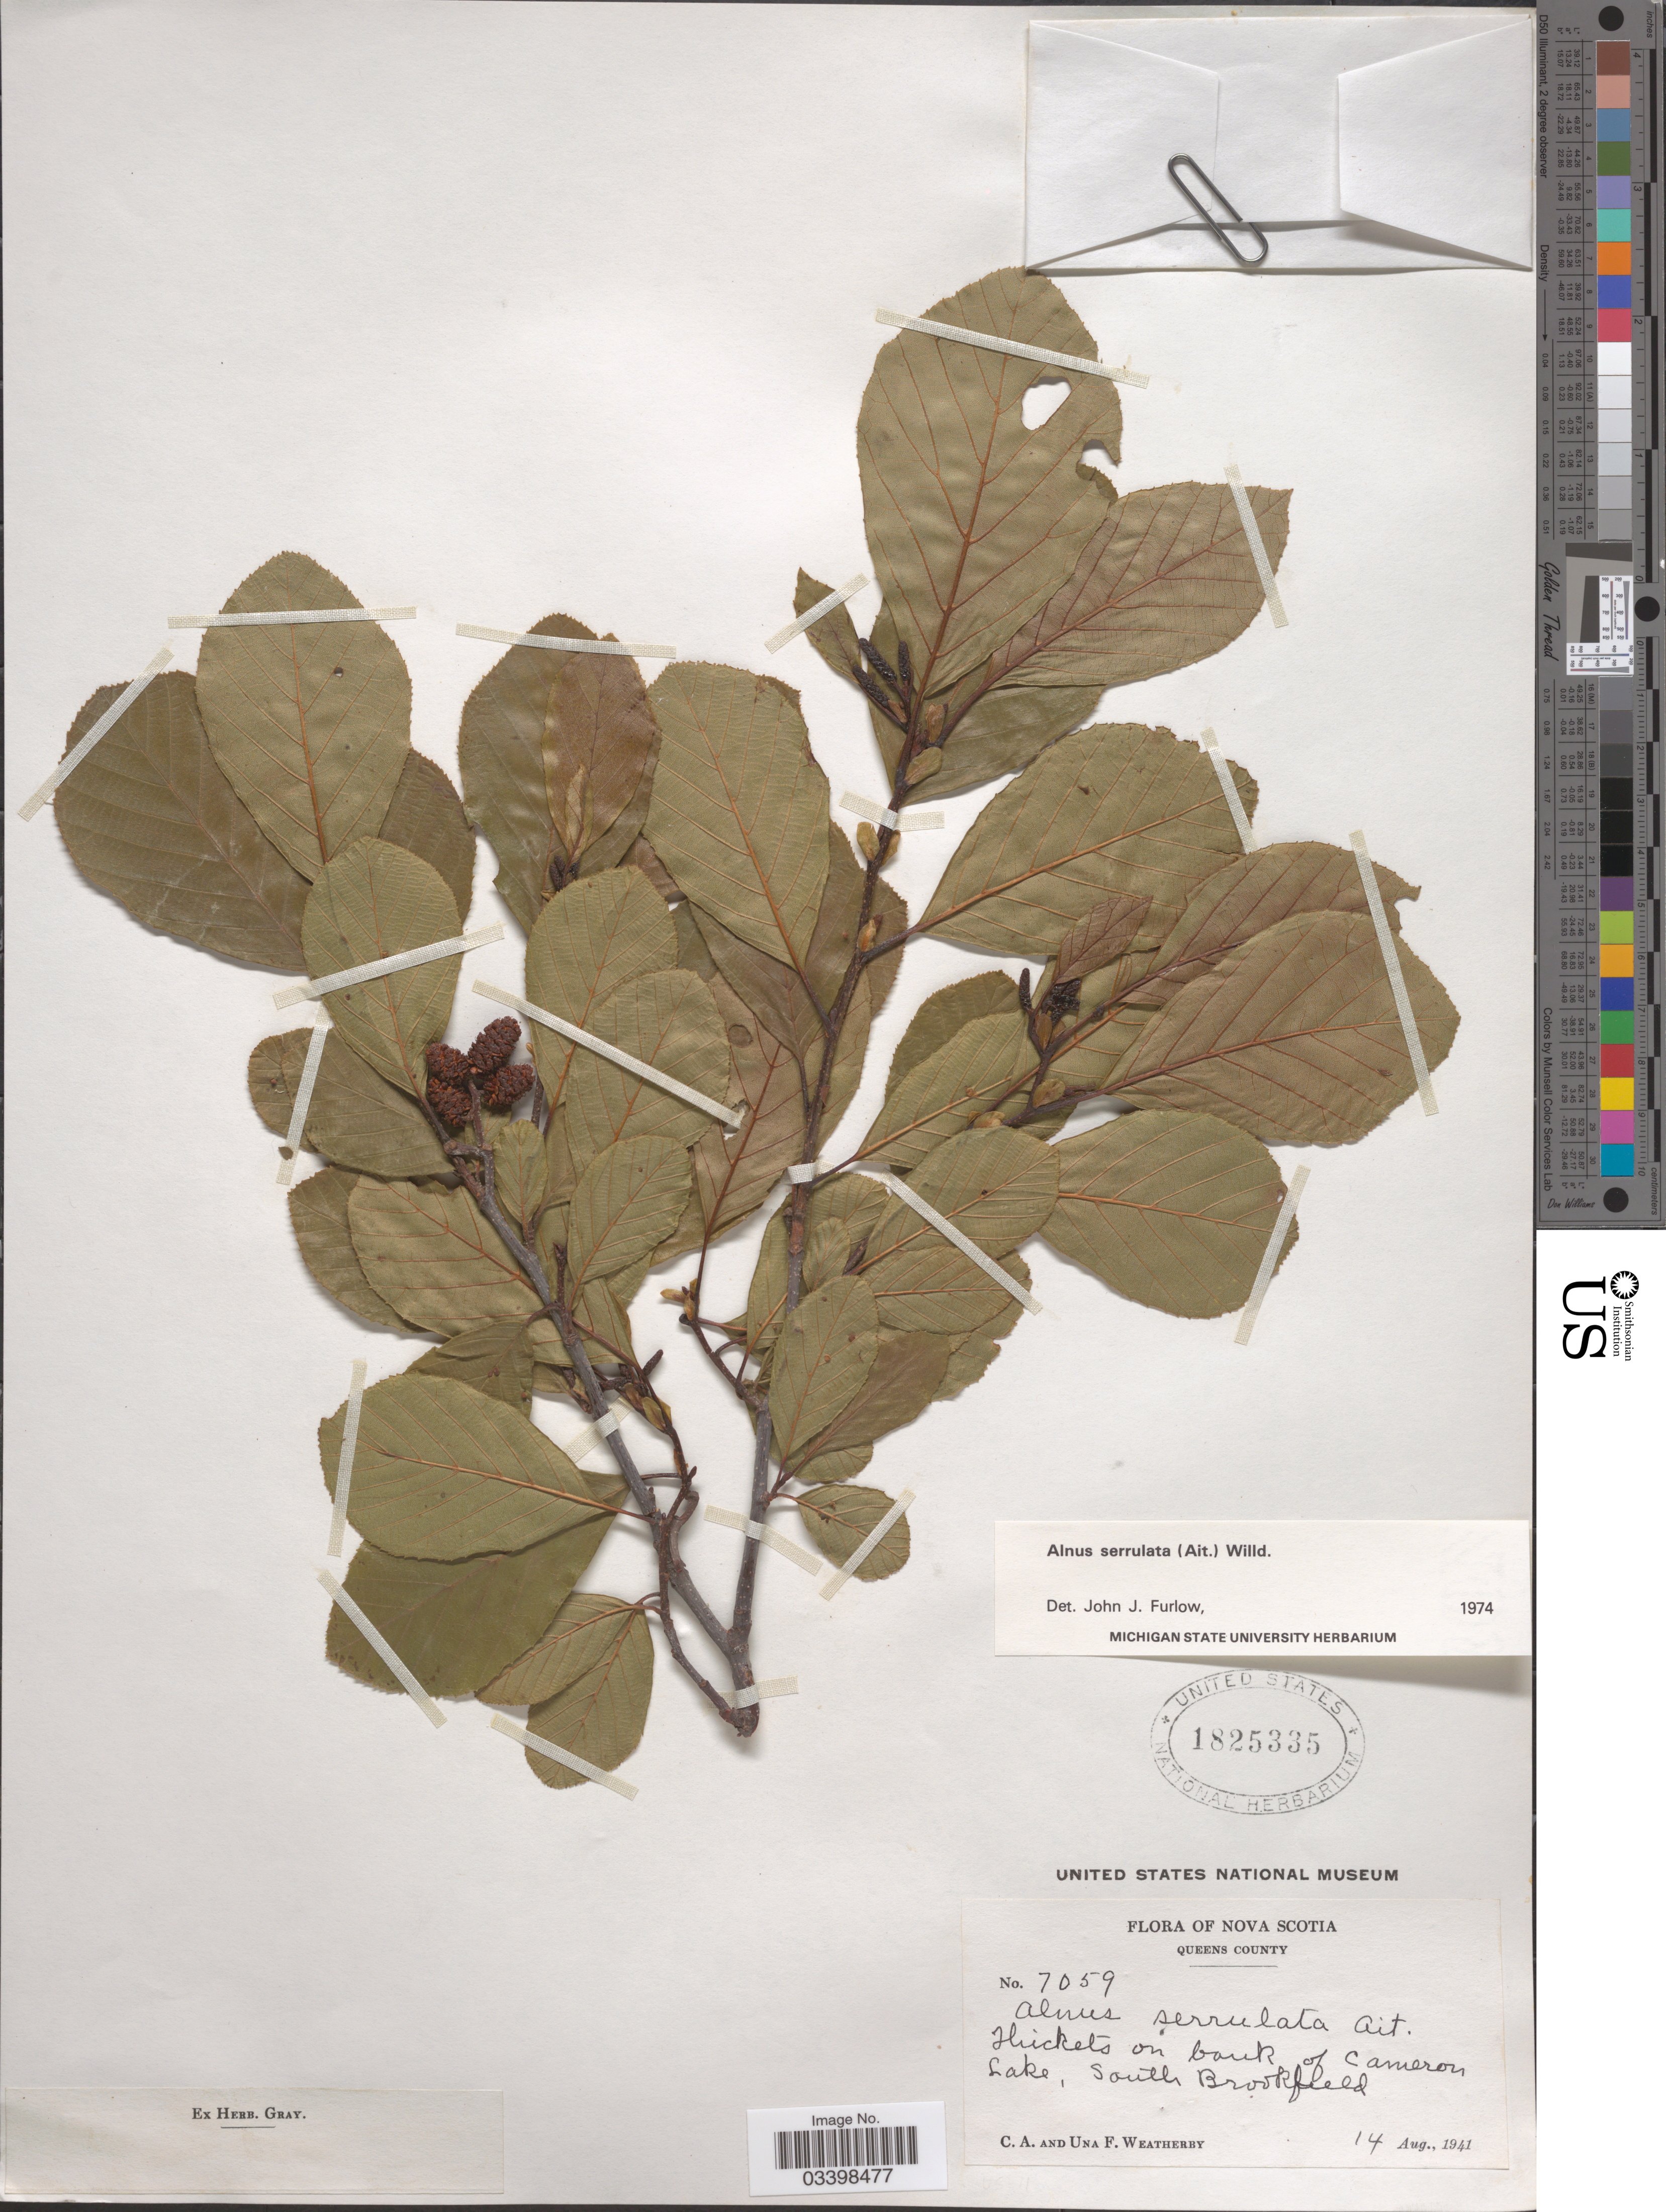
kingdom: Plantae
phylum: Tracheophyta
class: Magnoliopsida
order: Fagales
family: Betulaceae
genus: Alnus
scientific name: Alnus serrulata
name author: (Aiton) Willd.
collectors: C. A. Weatherby & U. Weatherby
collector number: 7059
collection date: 1941-08-14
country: Canada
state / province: Nova Scotia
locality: Queens County. Thickets on bank of Cameron Lake, South Brookfield.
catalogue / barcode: US 1825335